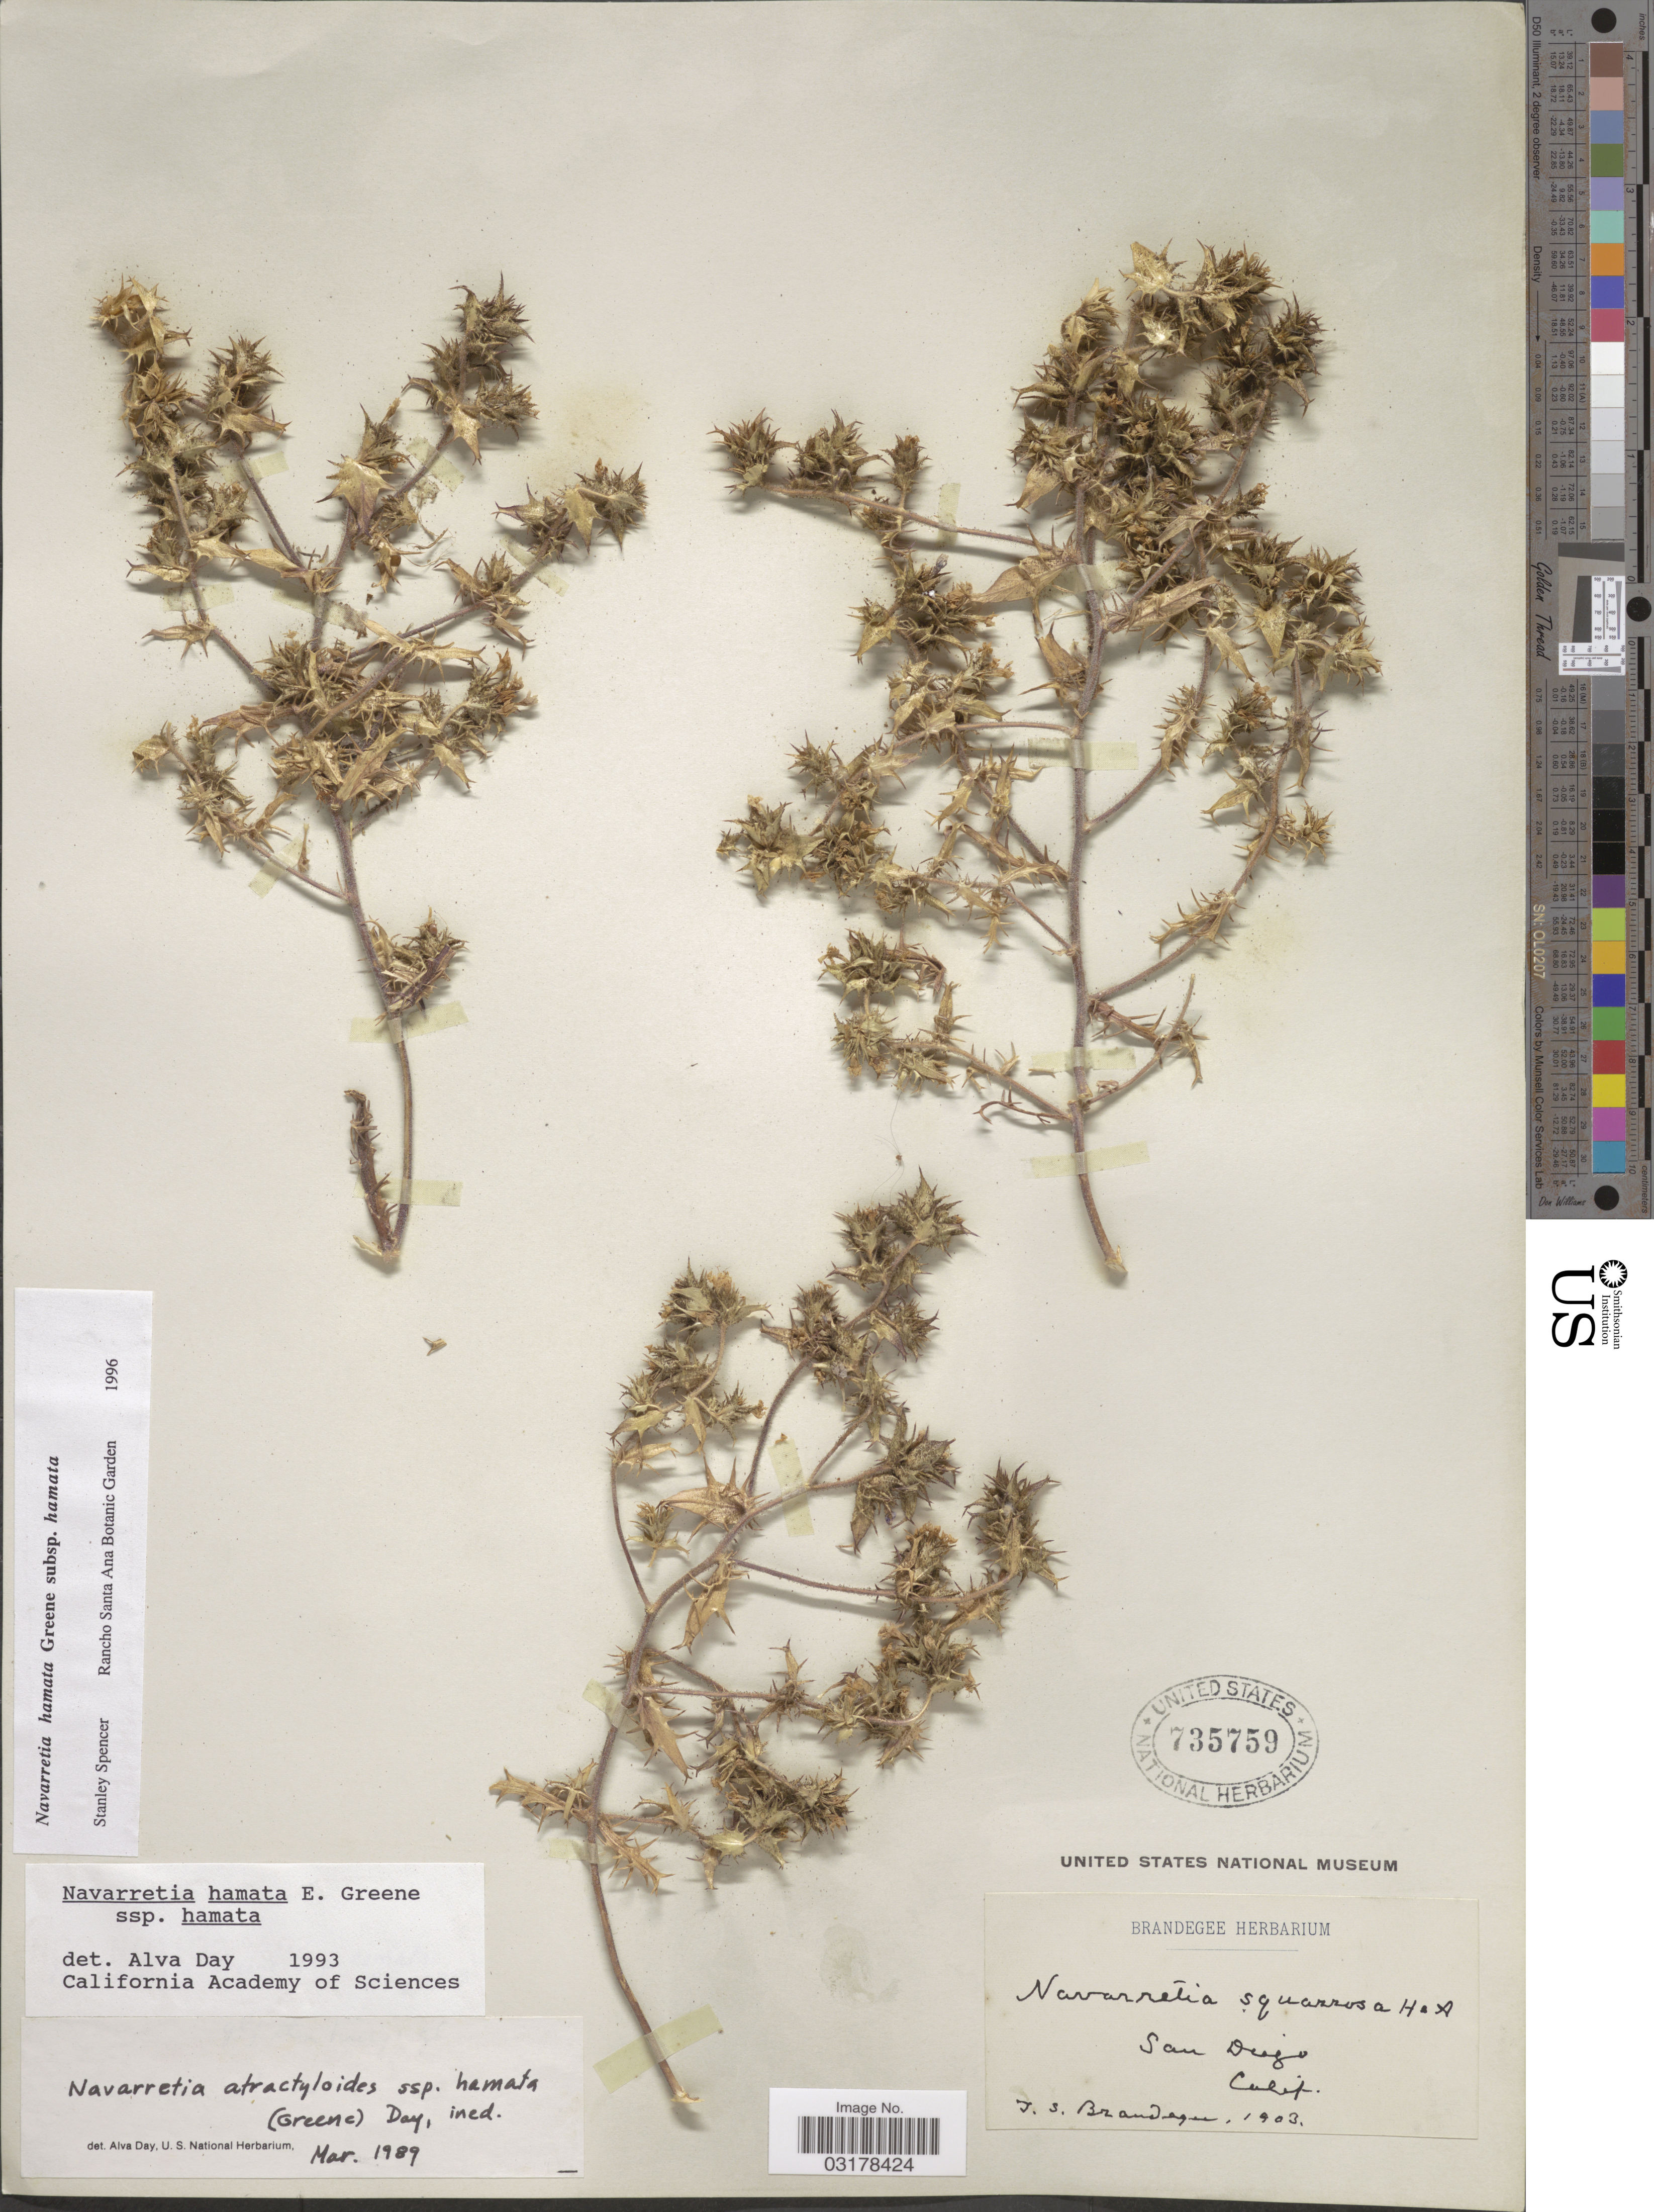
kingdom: Plantae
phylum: Tracheophyta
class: Magnoliopsida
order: Ericales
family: Polemoniaceae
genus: Navarretia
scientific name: Navarretia hamata var. hamata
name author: Greene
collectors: T. S. Brandegee (herbarium)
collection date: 1903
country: United States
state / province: California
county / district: San Diego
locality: San Diego. Calif.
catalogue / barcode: US 735759